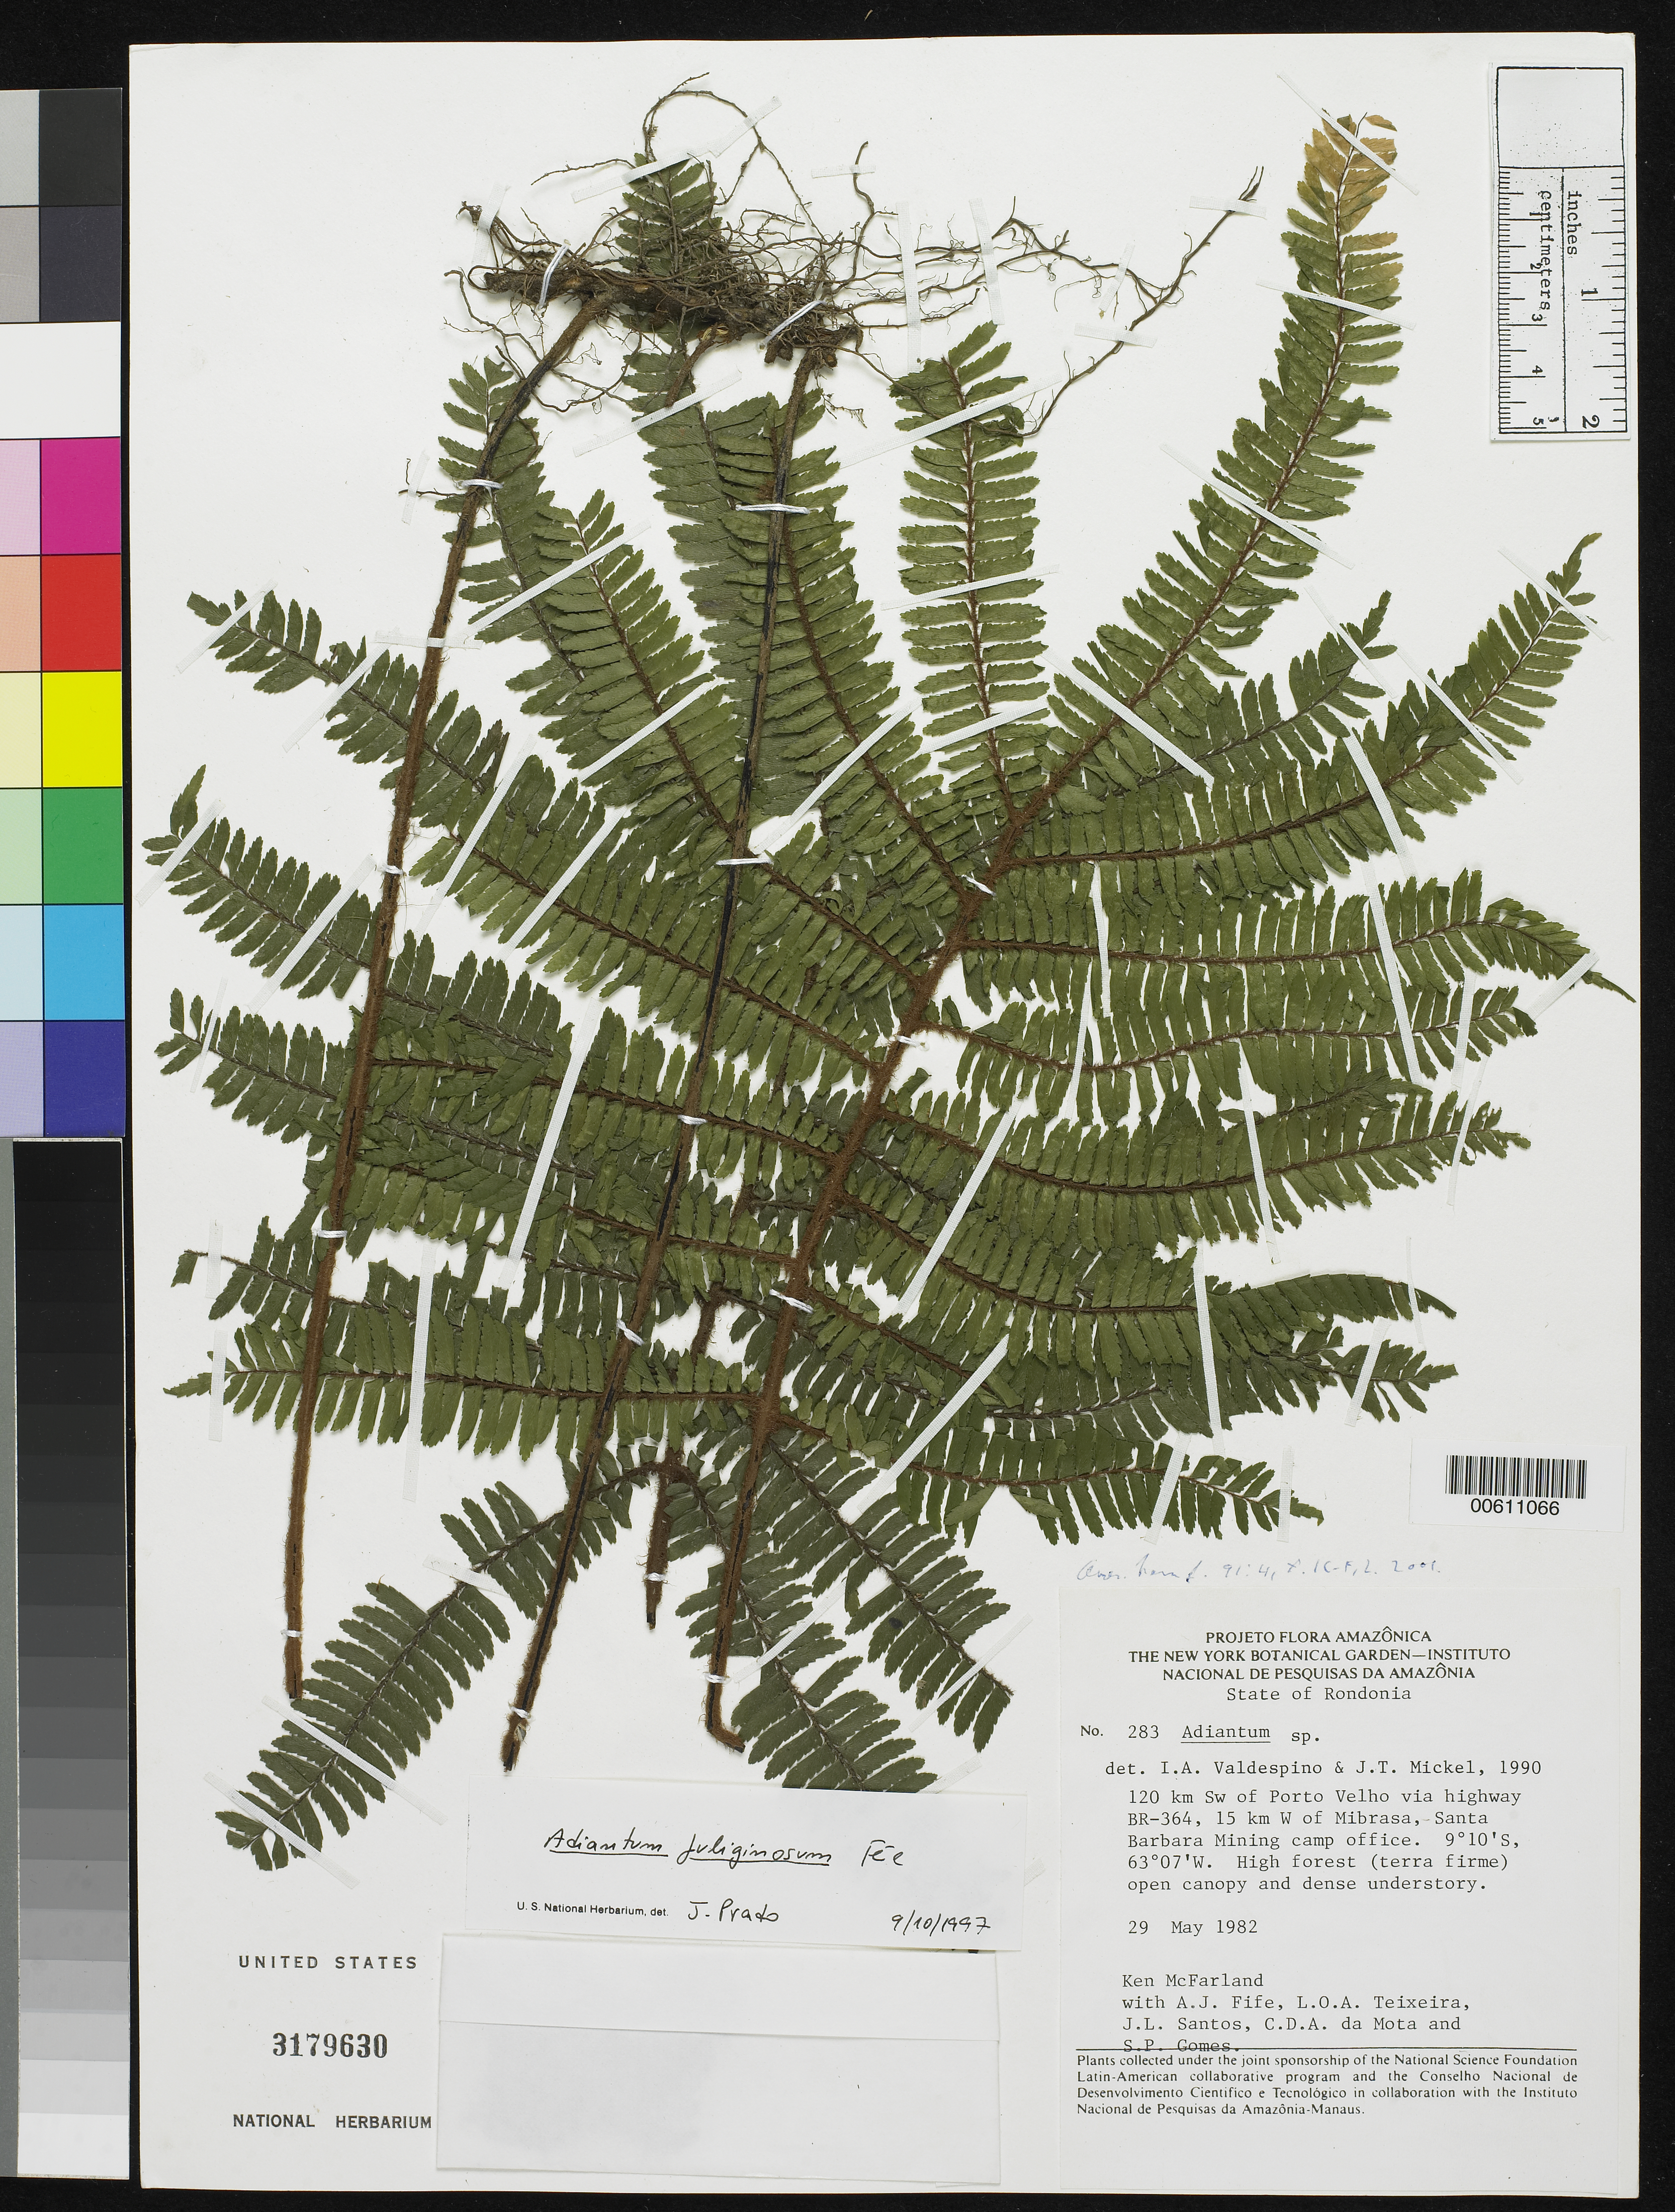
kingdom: Plantae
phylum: Tracheophyta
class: Polypodiopsida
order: Polypodiales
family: Pteridaceae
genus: Adiantum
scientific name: Adiantum cinnamomeum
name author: Lellinger & J. Prado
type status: Holotype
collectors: K. McFarland, A. Fife, L. O. A. Teixeira, J. L. Santos, C. D. A. Mota & S. P. Gomes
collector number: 283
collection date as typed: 29 May 1982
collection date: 1982-05-29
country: Brazil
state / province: Rondônia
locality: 120 km SW of Porto Velho on highway BR-364, 15 km W of Mibrasa, Santa Barbara Mining camp office.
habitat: High forest (terra firme) open canopy and dense understory.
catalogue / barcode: US 3179630